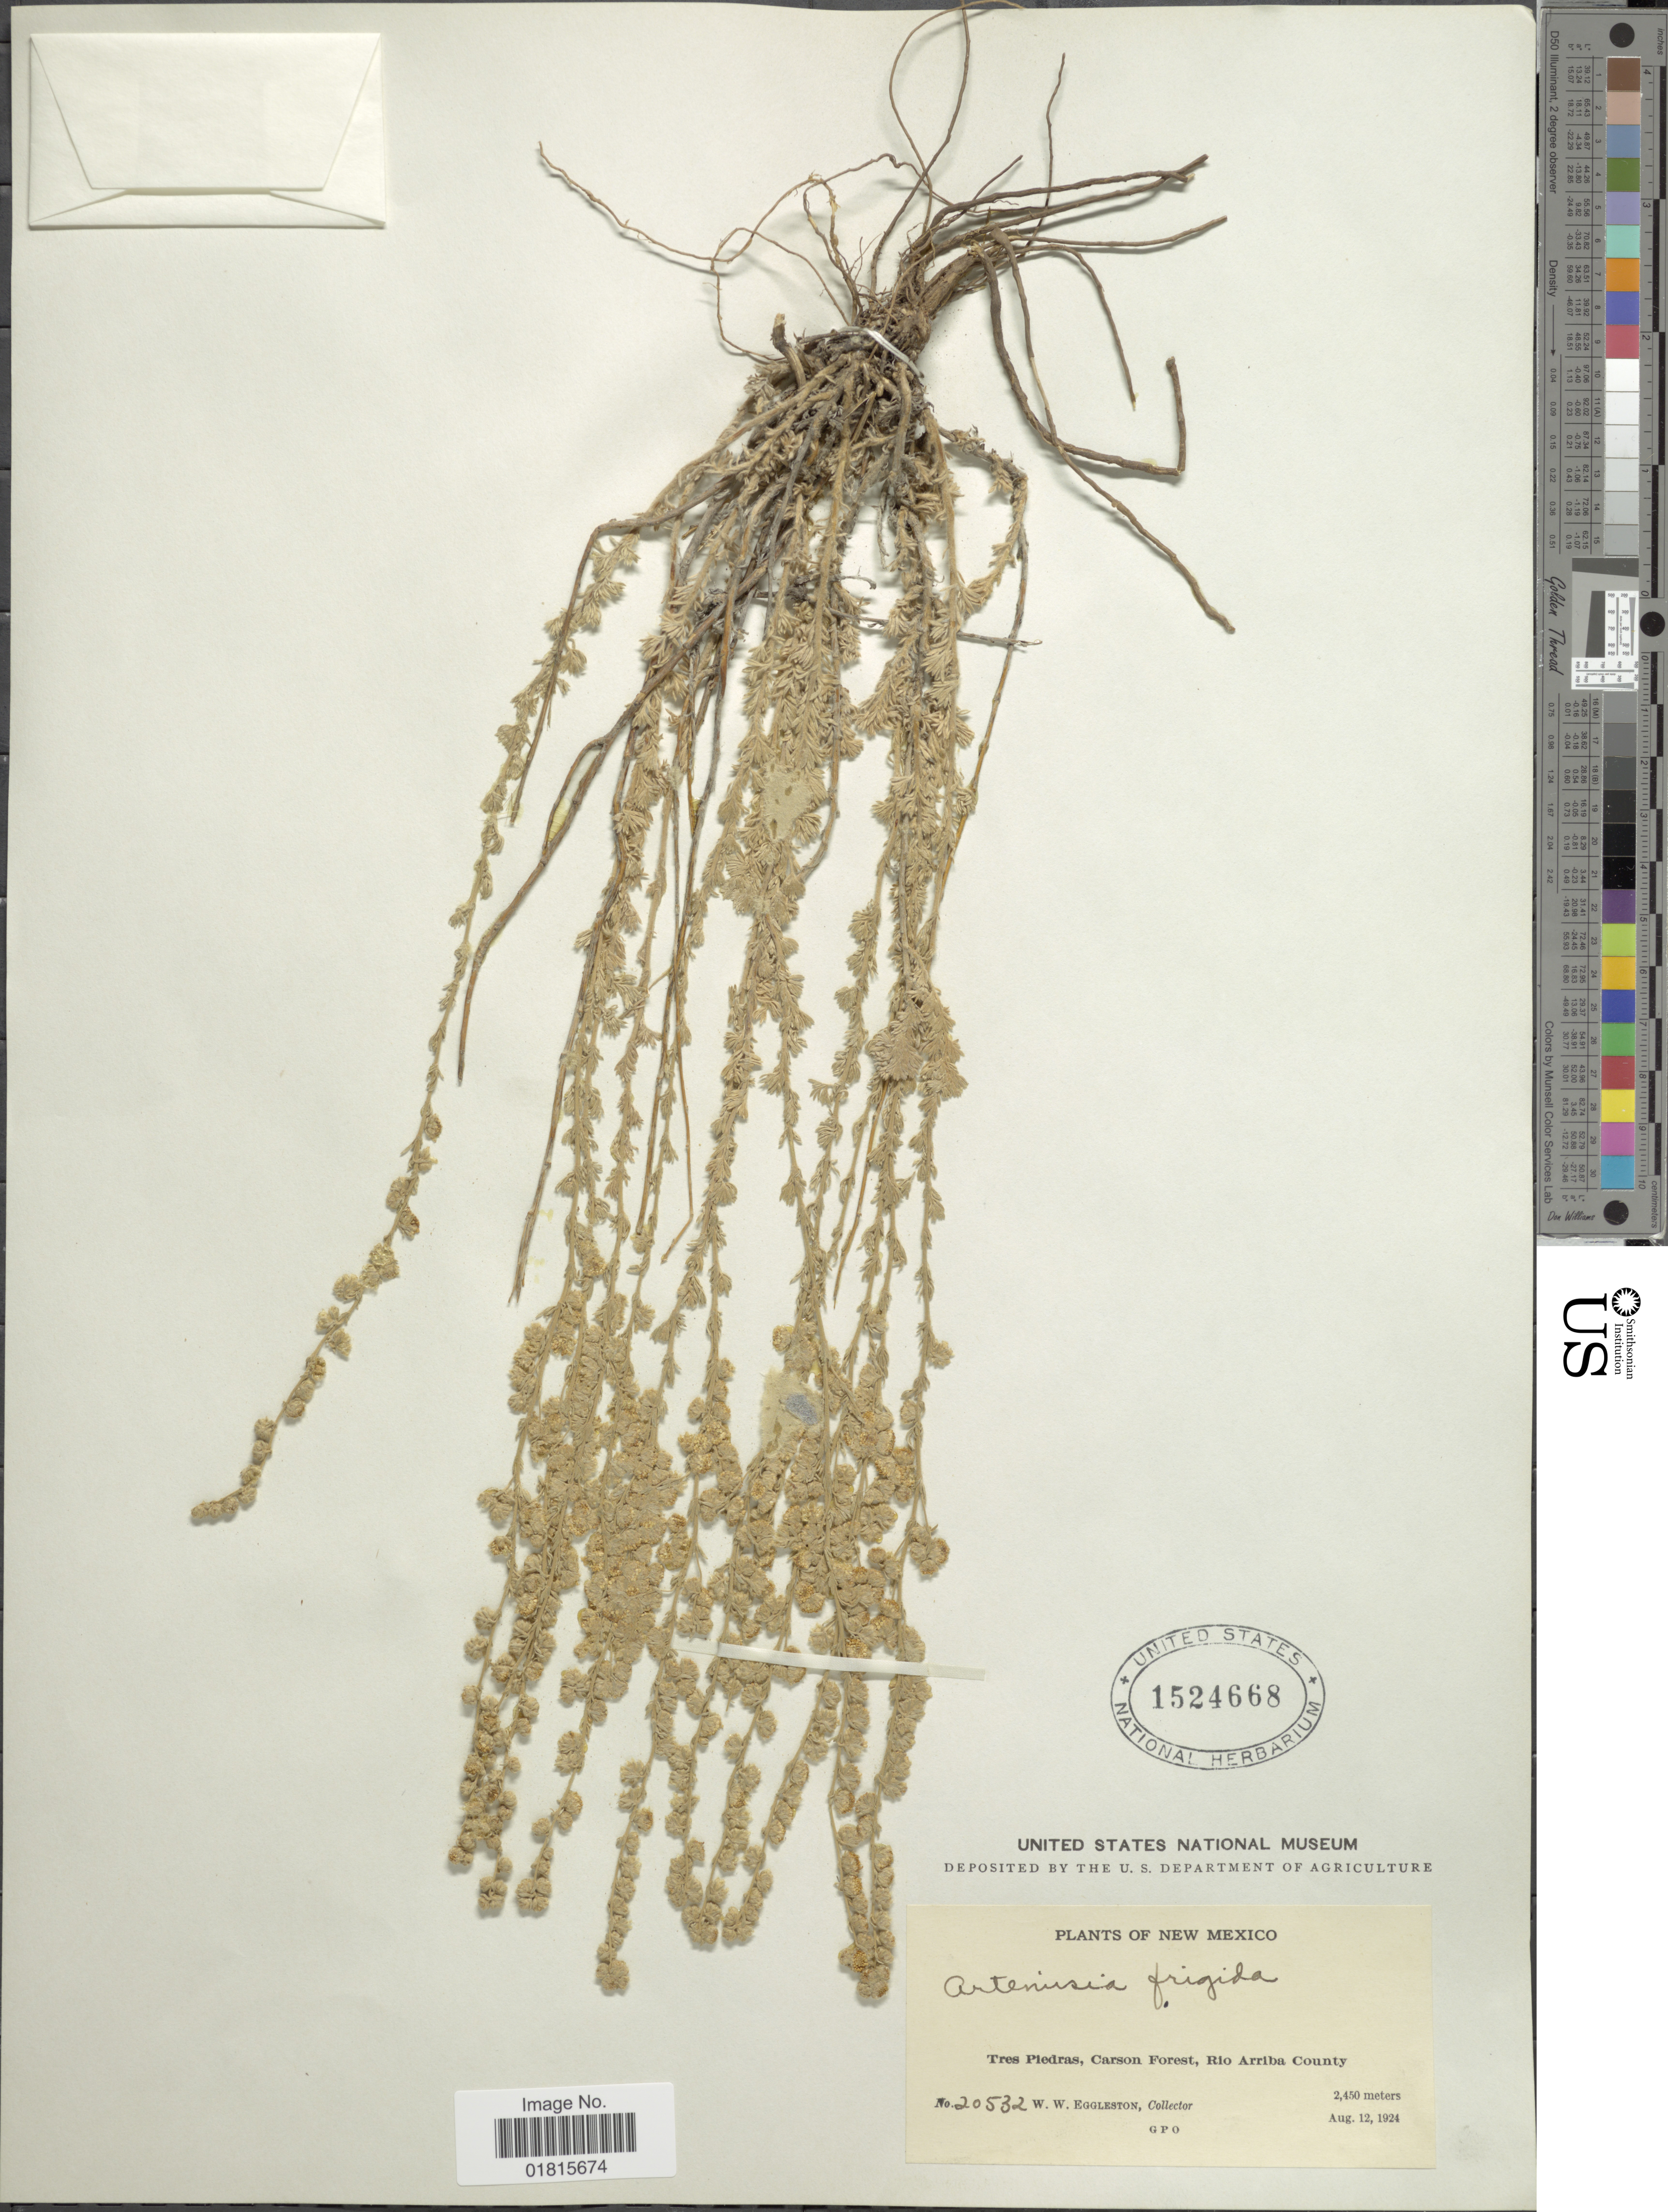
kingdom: Plantae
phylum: Tracheophyta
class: Magnoliopsida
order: Asterales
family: Asteraceae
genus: Artemisia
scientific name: Artemisia frigida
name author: Willd.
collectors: W. W. Eggleston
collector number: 20532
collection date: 1924-08-12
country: United States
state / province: New Mexico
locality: Tres Piedras, Carson Forest, Rio Arriba County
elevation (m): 2450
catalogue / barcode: US 1524668